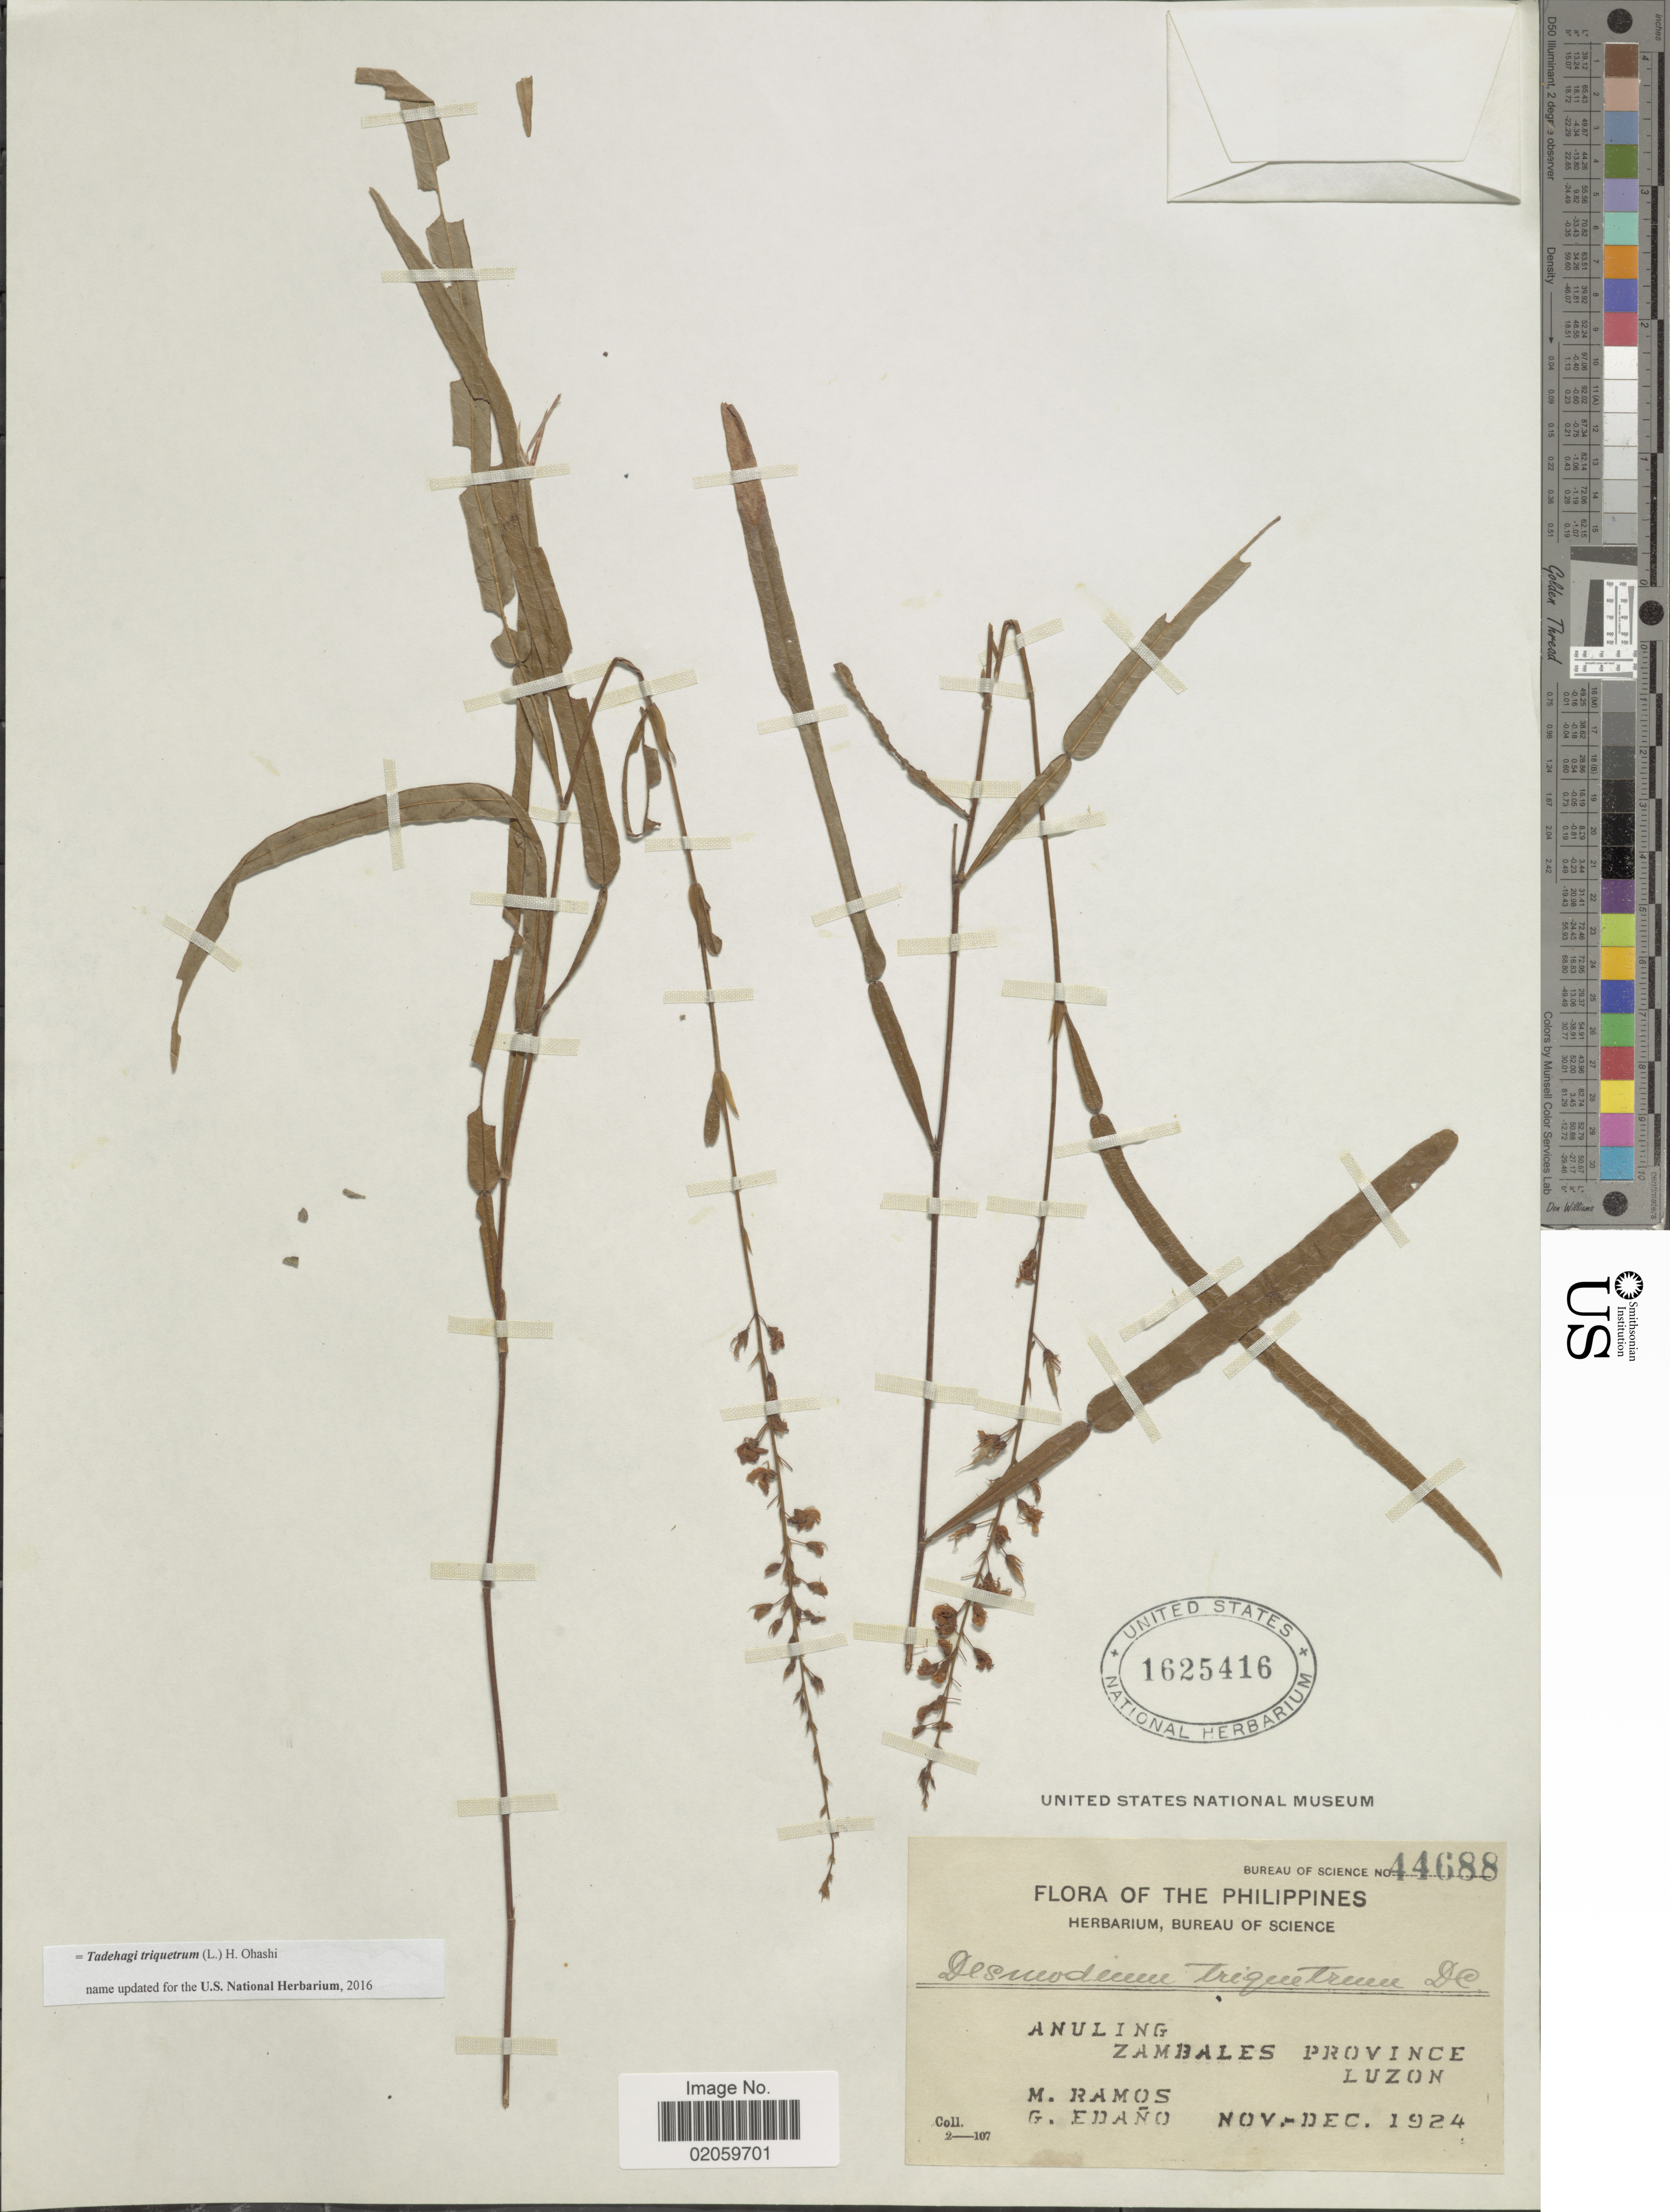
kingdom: Plantae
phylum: Tracheophyta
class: Magnoliopsida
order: Fabales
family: Fabaceae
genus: Tadehagi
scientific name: Tadehagi triquetrum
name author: (L.) H. Ohashi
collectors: M. Ramos & G. Edaño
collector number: Bureau of Science 44688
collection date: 1924-11/1924-12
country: Philippines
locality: Anulin Zamables Province Luzon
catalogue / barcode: US 1625416